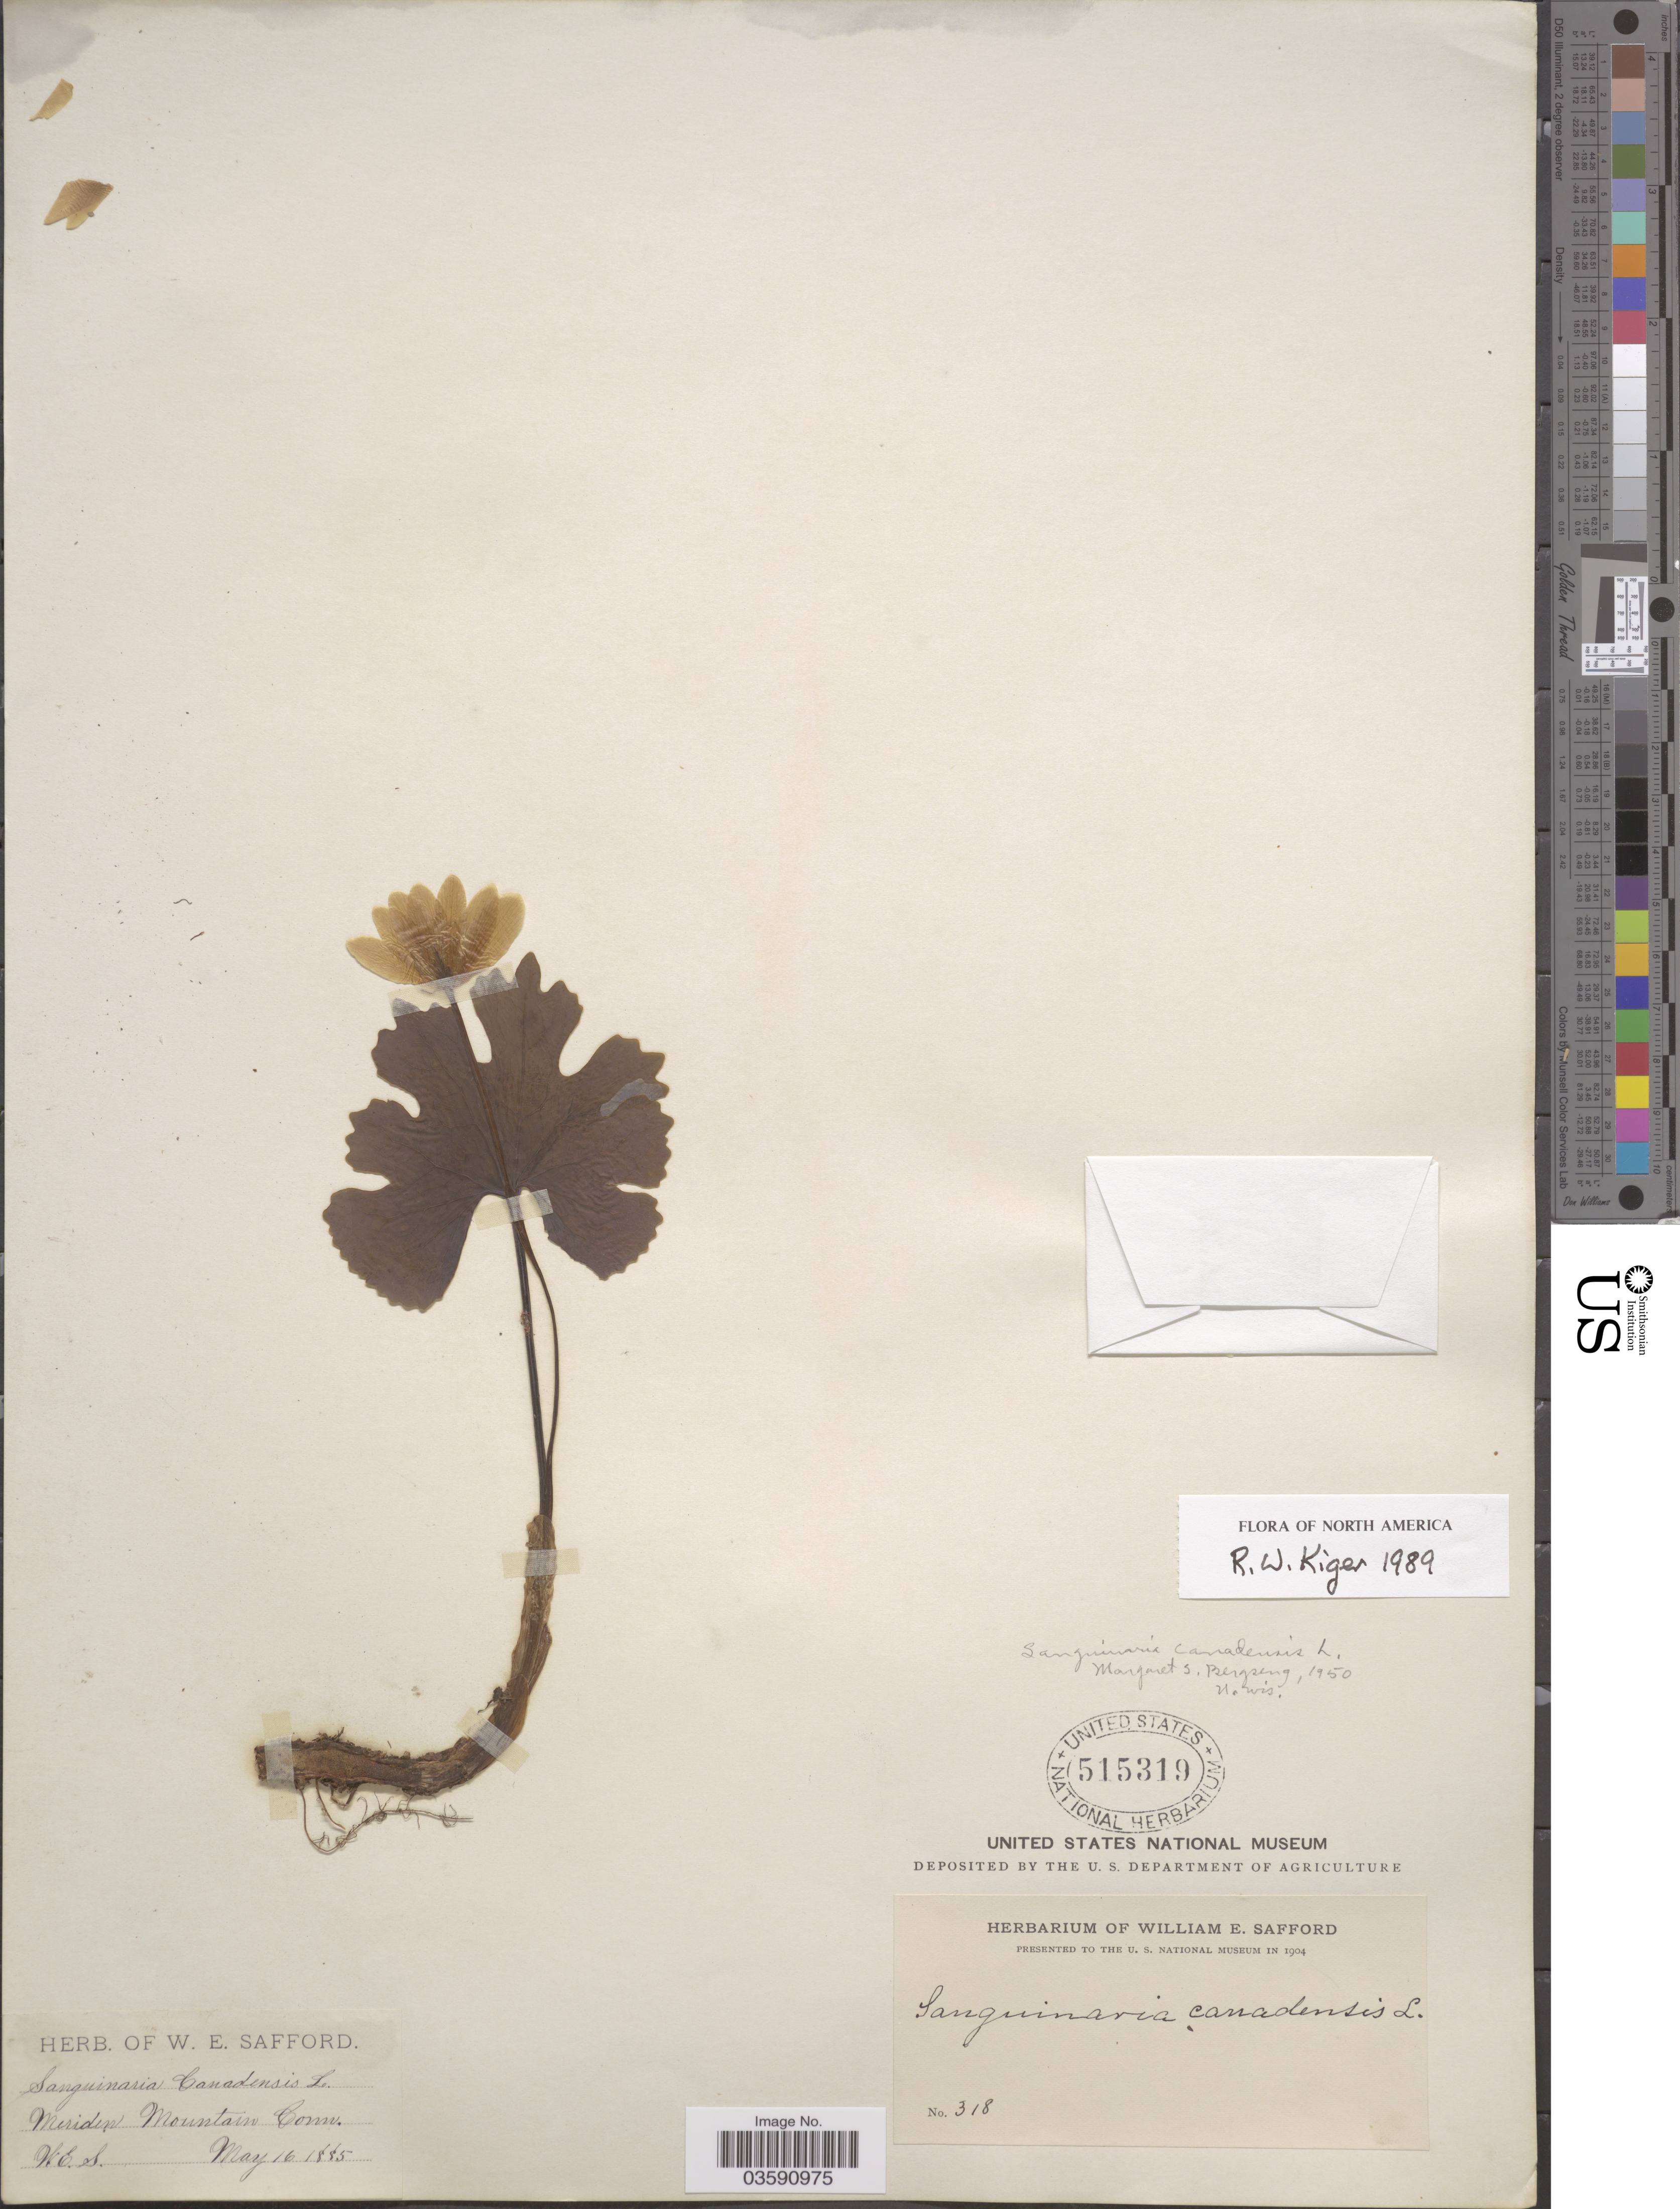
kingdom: Plantae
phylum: Tracheophyta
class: Magnoliopsida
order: Ranunculales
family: Papaveraceae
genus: Sanguinaria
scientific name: Sanguinaria canadensis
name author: L.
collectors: W. E. Safford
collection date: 1885-05-16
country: United States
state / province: Connecticut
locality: Meriden Mountain.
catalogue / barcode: US 515319